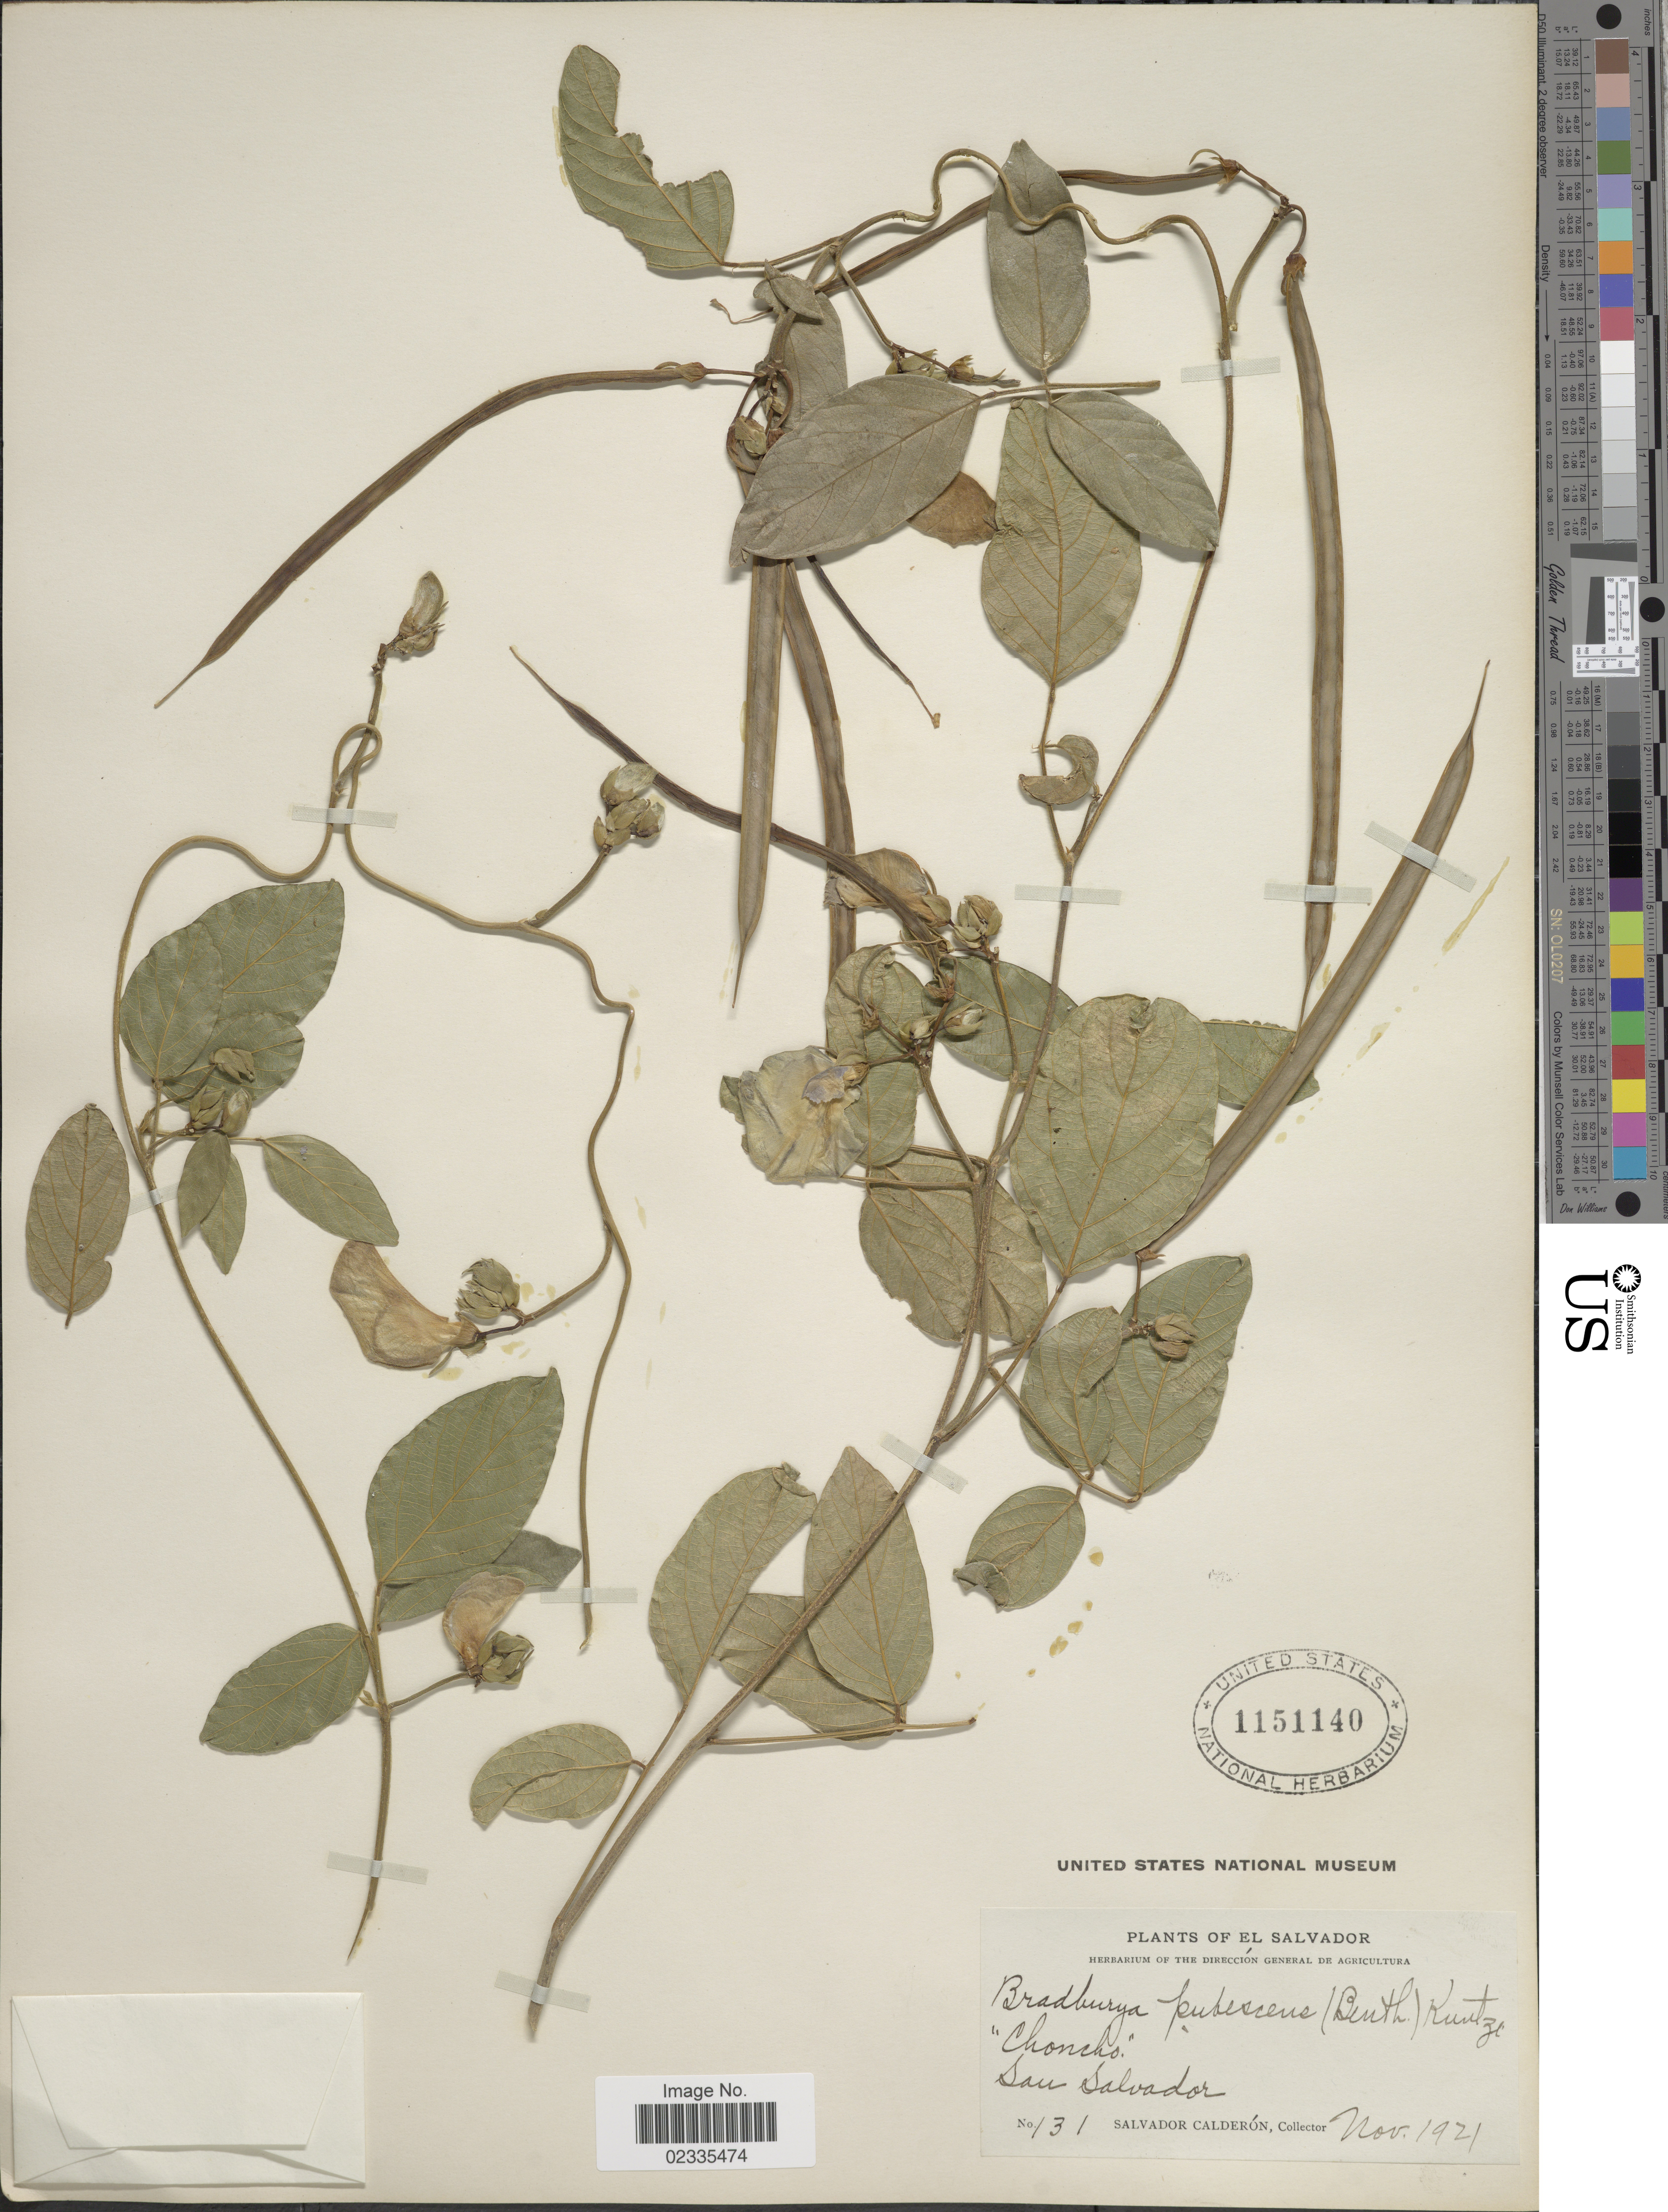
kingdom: Plantae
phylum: Tracheophyta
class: Magnoliopsida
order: Fabales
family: Fabaceae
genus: Centrosema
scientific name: Centrosema pubescens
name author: Benth.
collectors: S. Calderón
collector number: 131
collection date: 1921-11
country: El Salvador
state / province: San Salvador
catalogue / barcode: US 1151140